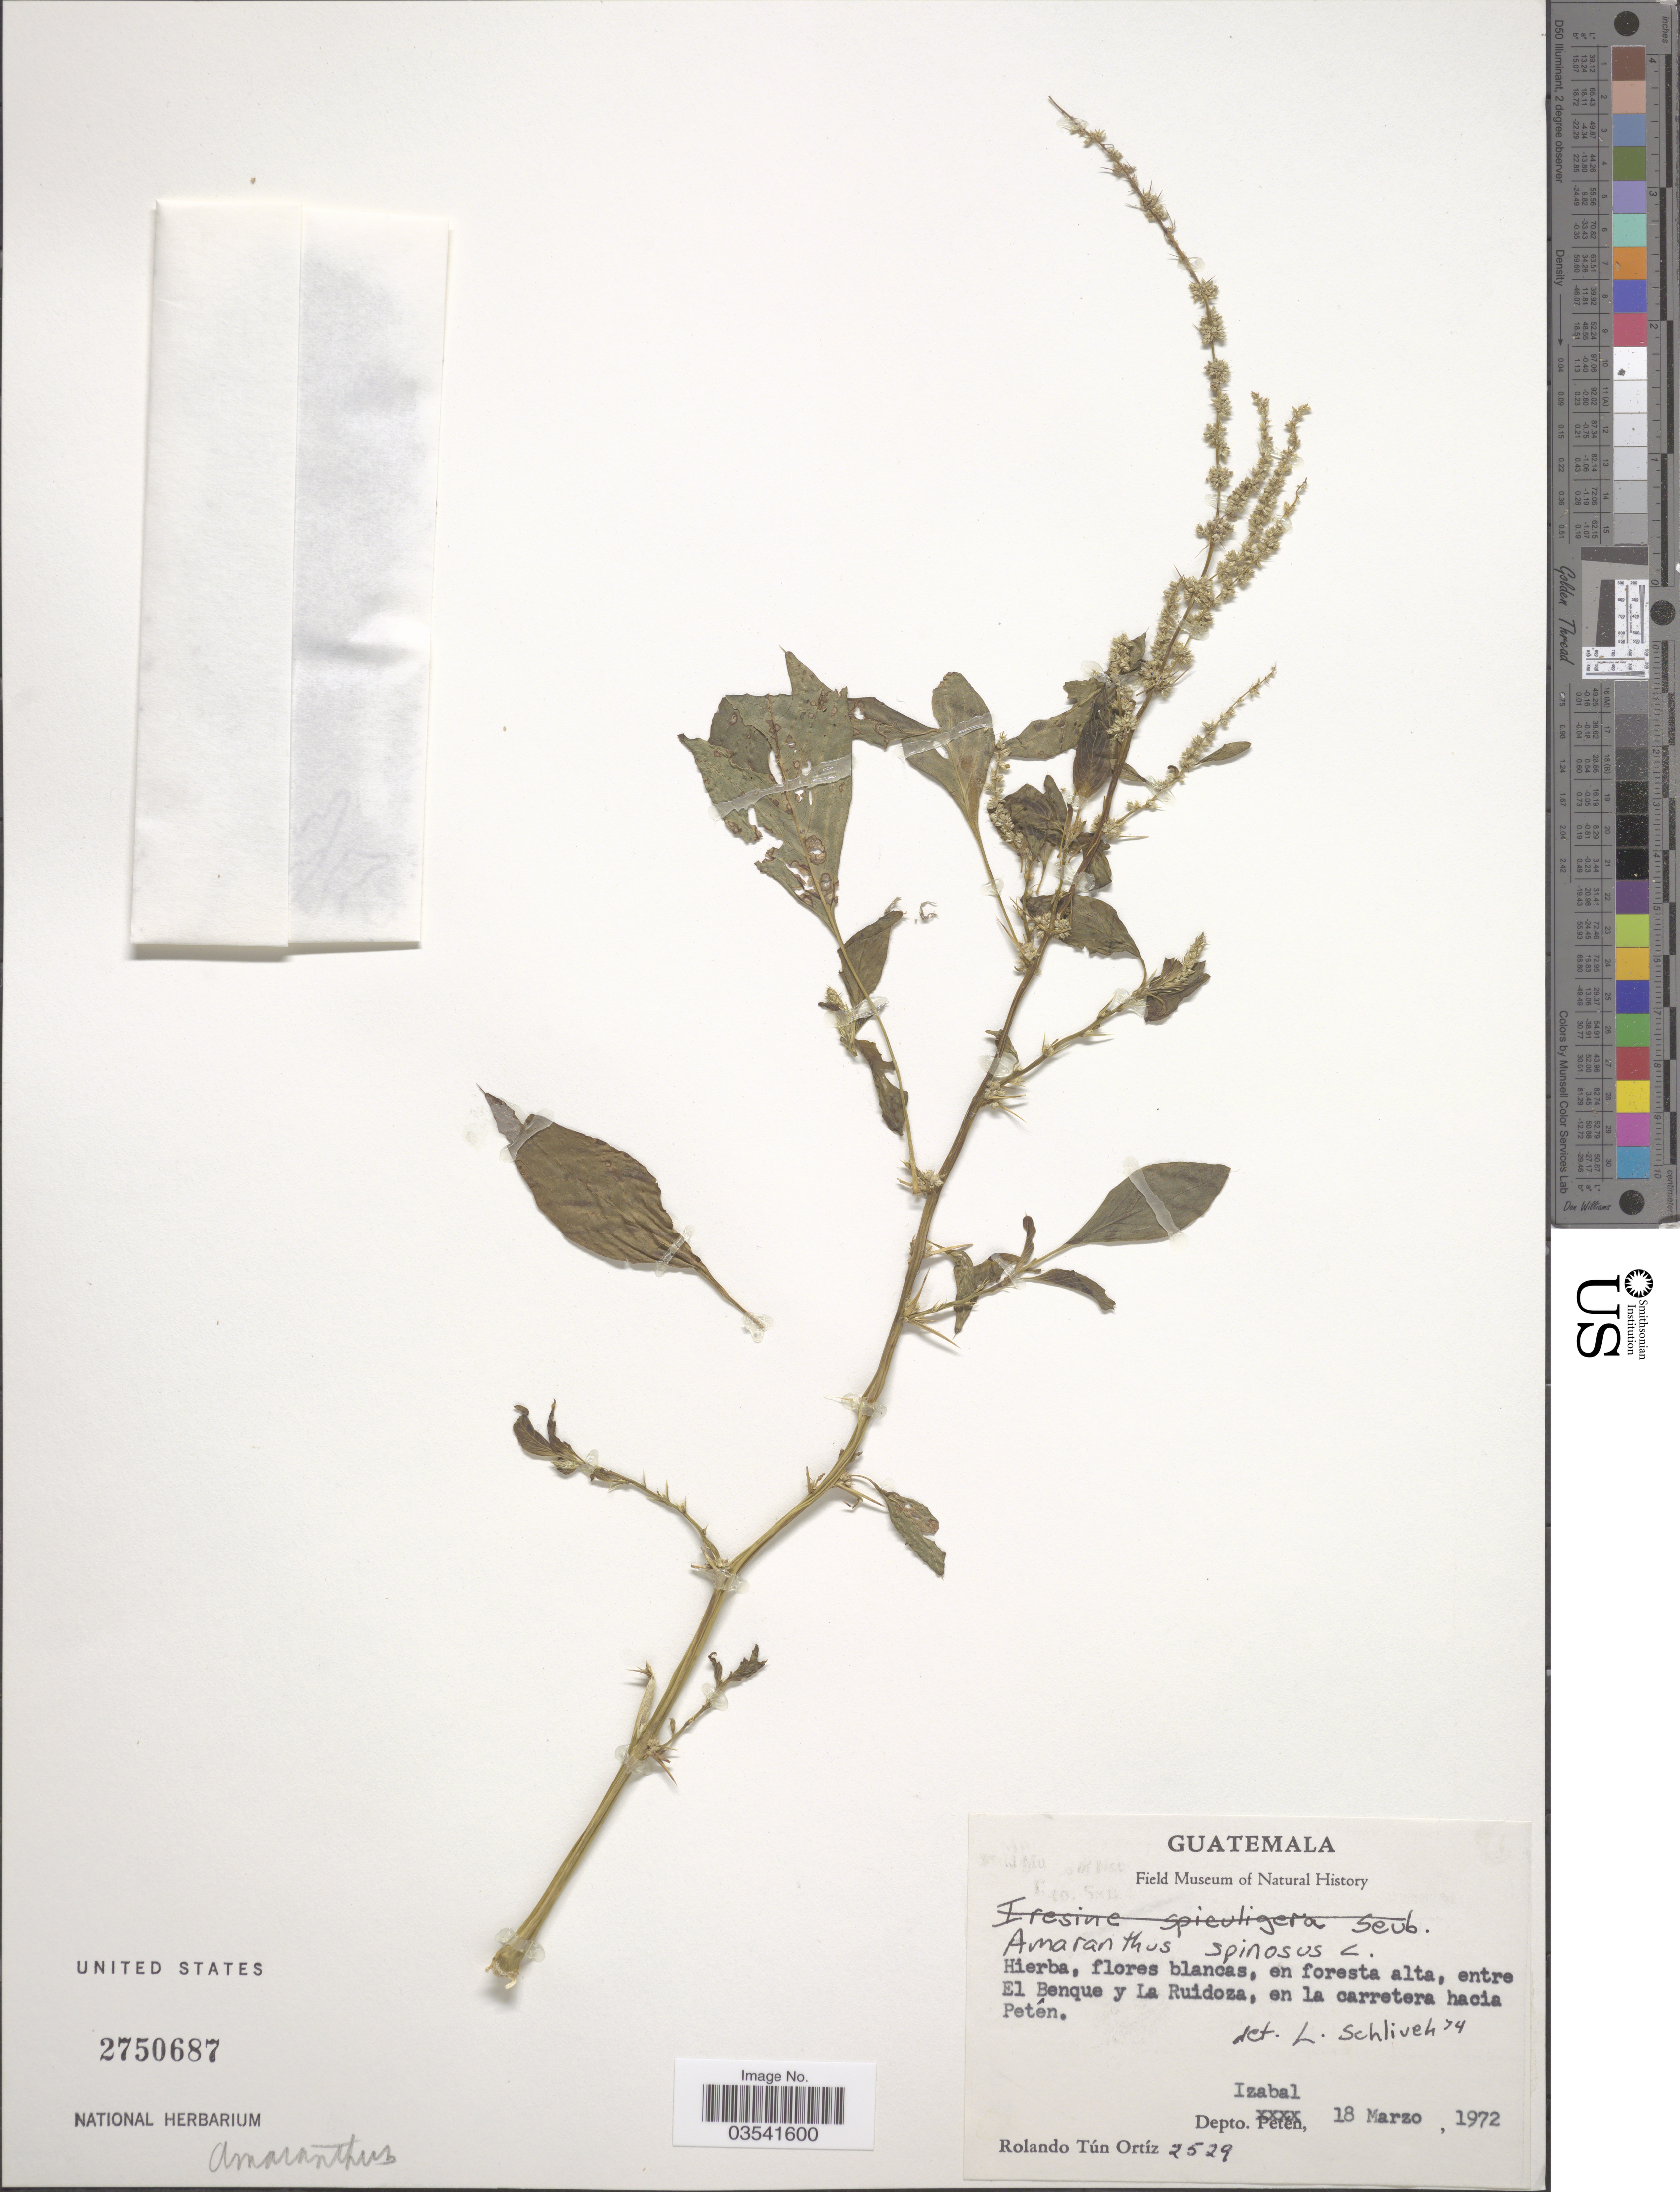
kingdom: Plantae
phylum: Tracheophyta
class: Magnoliopsida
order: Caryophyllales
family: Amaranthaceae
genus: Amaranthus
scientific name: Amaranthus spinosus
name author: L.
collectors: R. T. Ortíz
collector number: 2529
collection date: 1972-03-18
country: Guatemala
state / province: Izabal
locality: Entre El Benque y La Ruidoza, en la carretera hacia Petén. Depto. Izabal.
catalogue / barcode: US 2750687